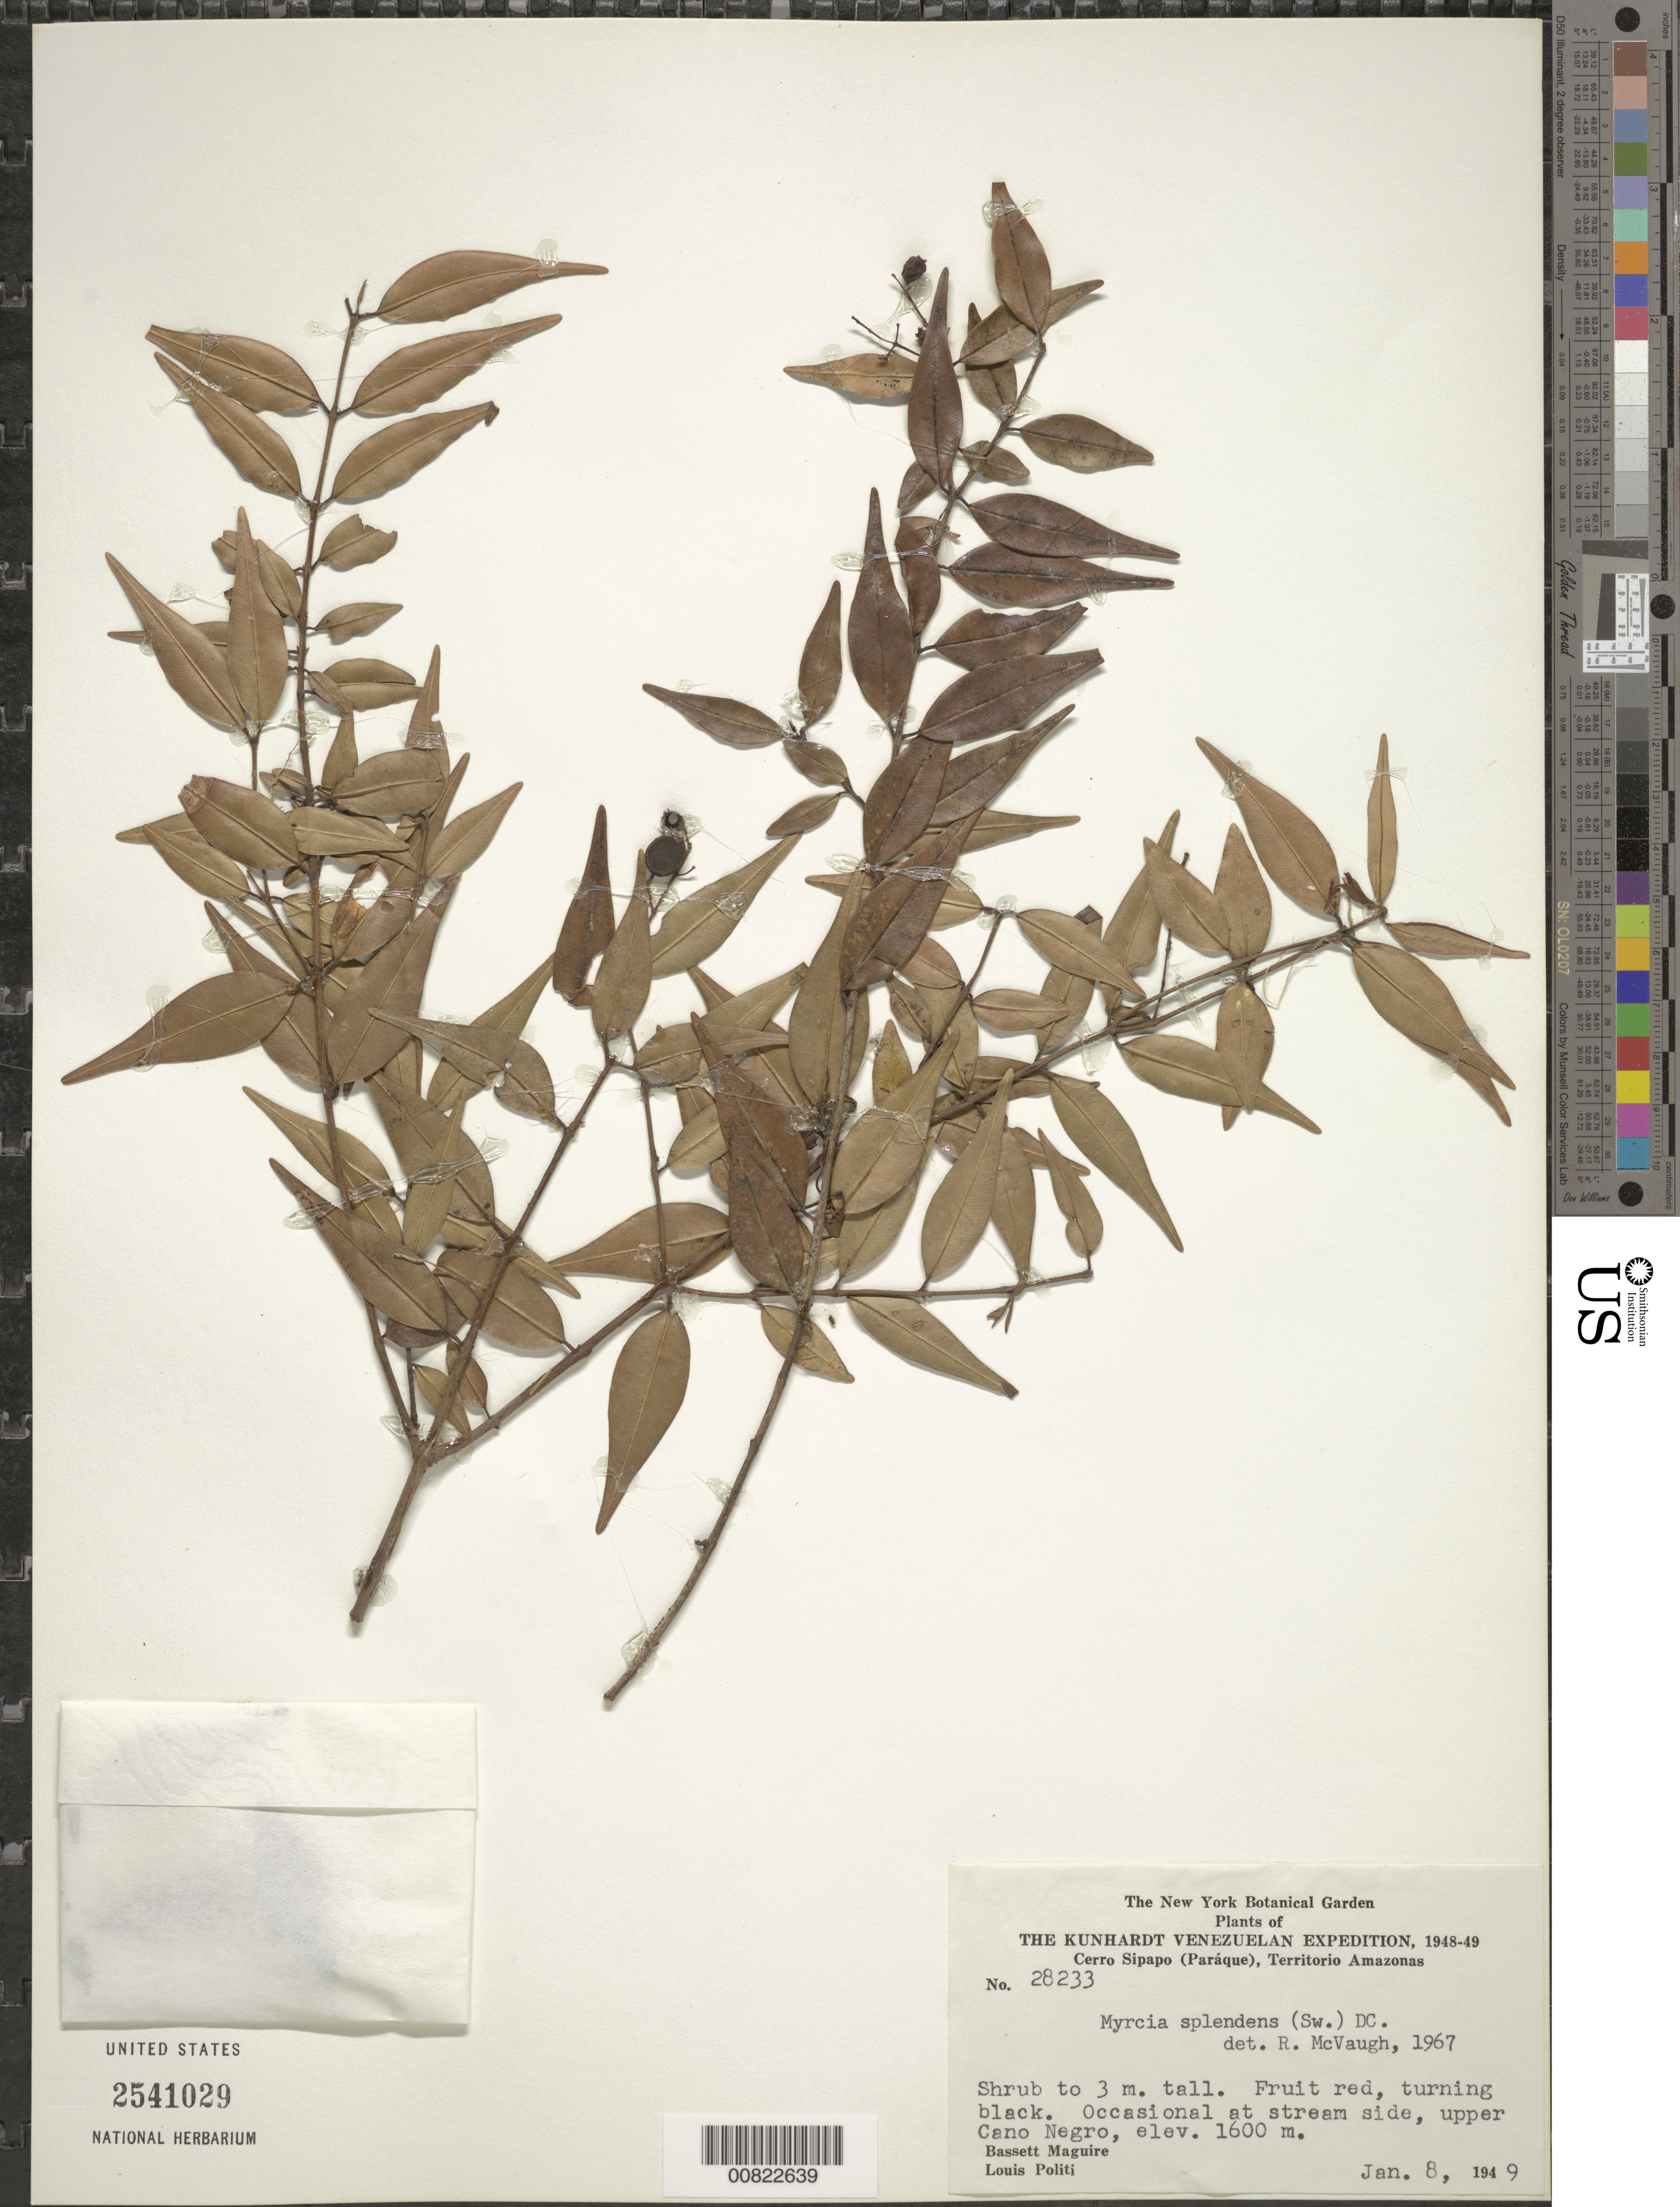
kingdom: Plantae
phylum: Tracheophyta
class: Magnoliopsida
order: Myrtales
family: Myrtaceae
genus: Myrcia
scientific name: Myrcia splendens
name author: (Sw.) DC.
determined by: McVaugh, R.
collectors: B. Maguire & L. Politi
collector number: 28233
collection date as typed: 8-Jan-49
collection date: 1949-01-08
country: Venezuela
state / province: Amazonas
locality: Cerro Sipapo (Paráque), upper Caño Negro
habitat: Stream side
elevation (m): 1600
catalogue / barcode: US 2541029